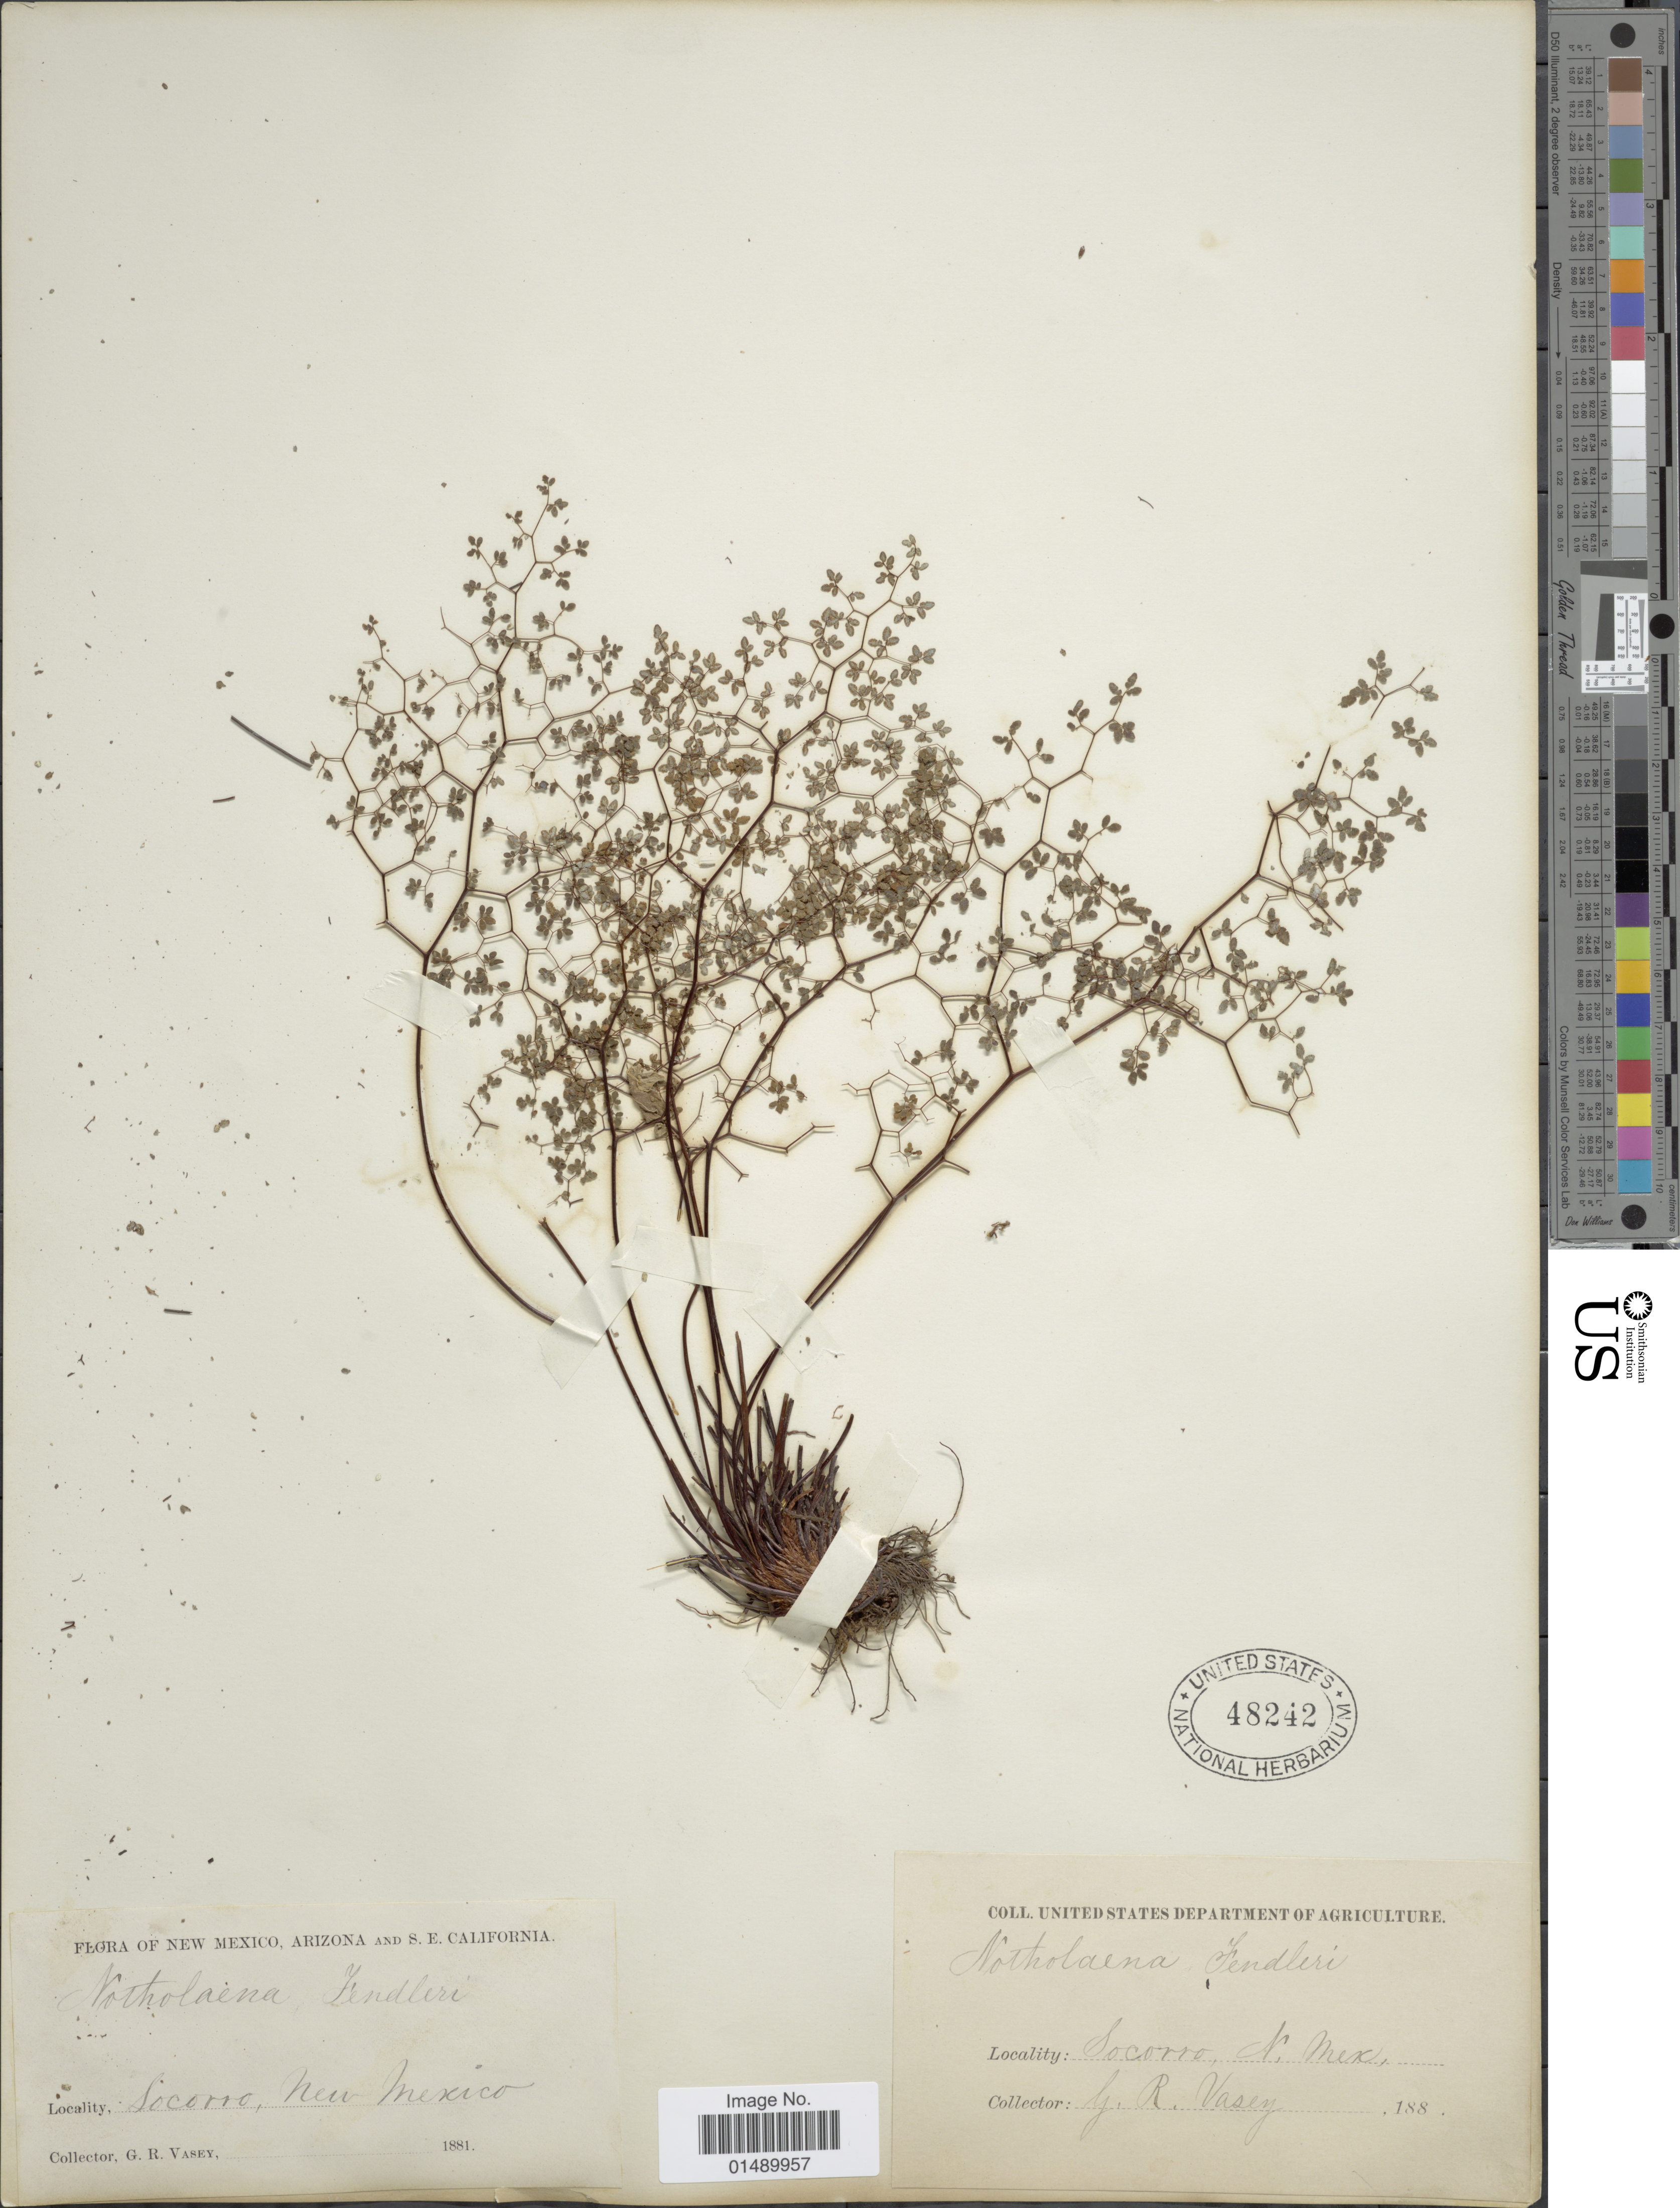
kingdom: Plantae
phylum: Tracheophyta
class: Polypodiopsida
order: Polypodiales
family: Pteridaceae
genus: Argyrochosma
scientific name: Argyrochosma fendleri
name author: (Kunze) Windham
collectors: G. R. Vasey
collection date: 1881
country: United States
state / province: New Mexico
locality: New Mexico, Socorro.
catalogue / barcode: US 48242